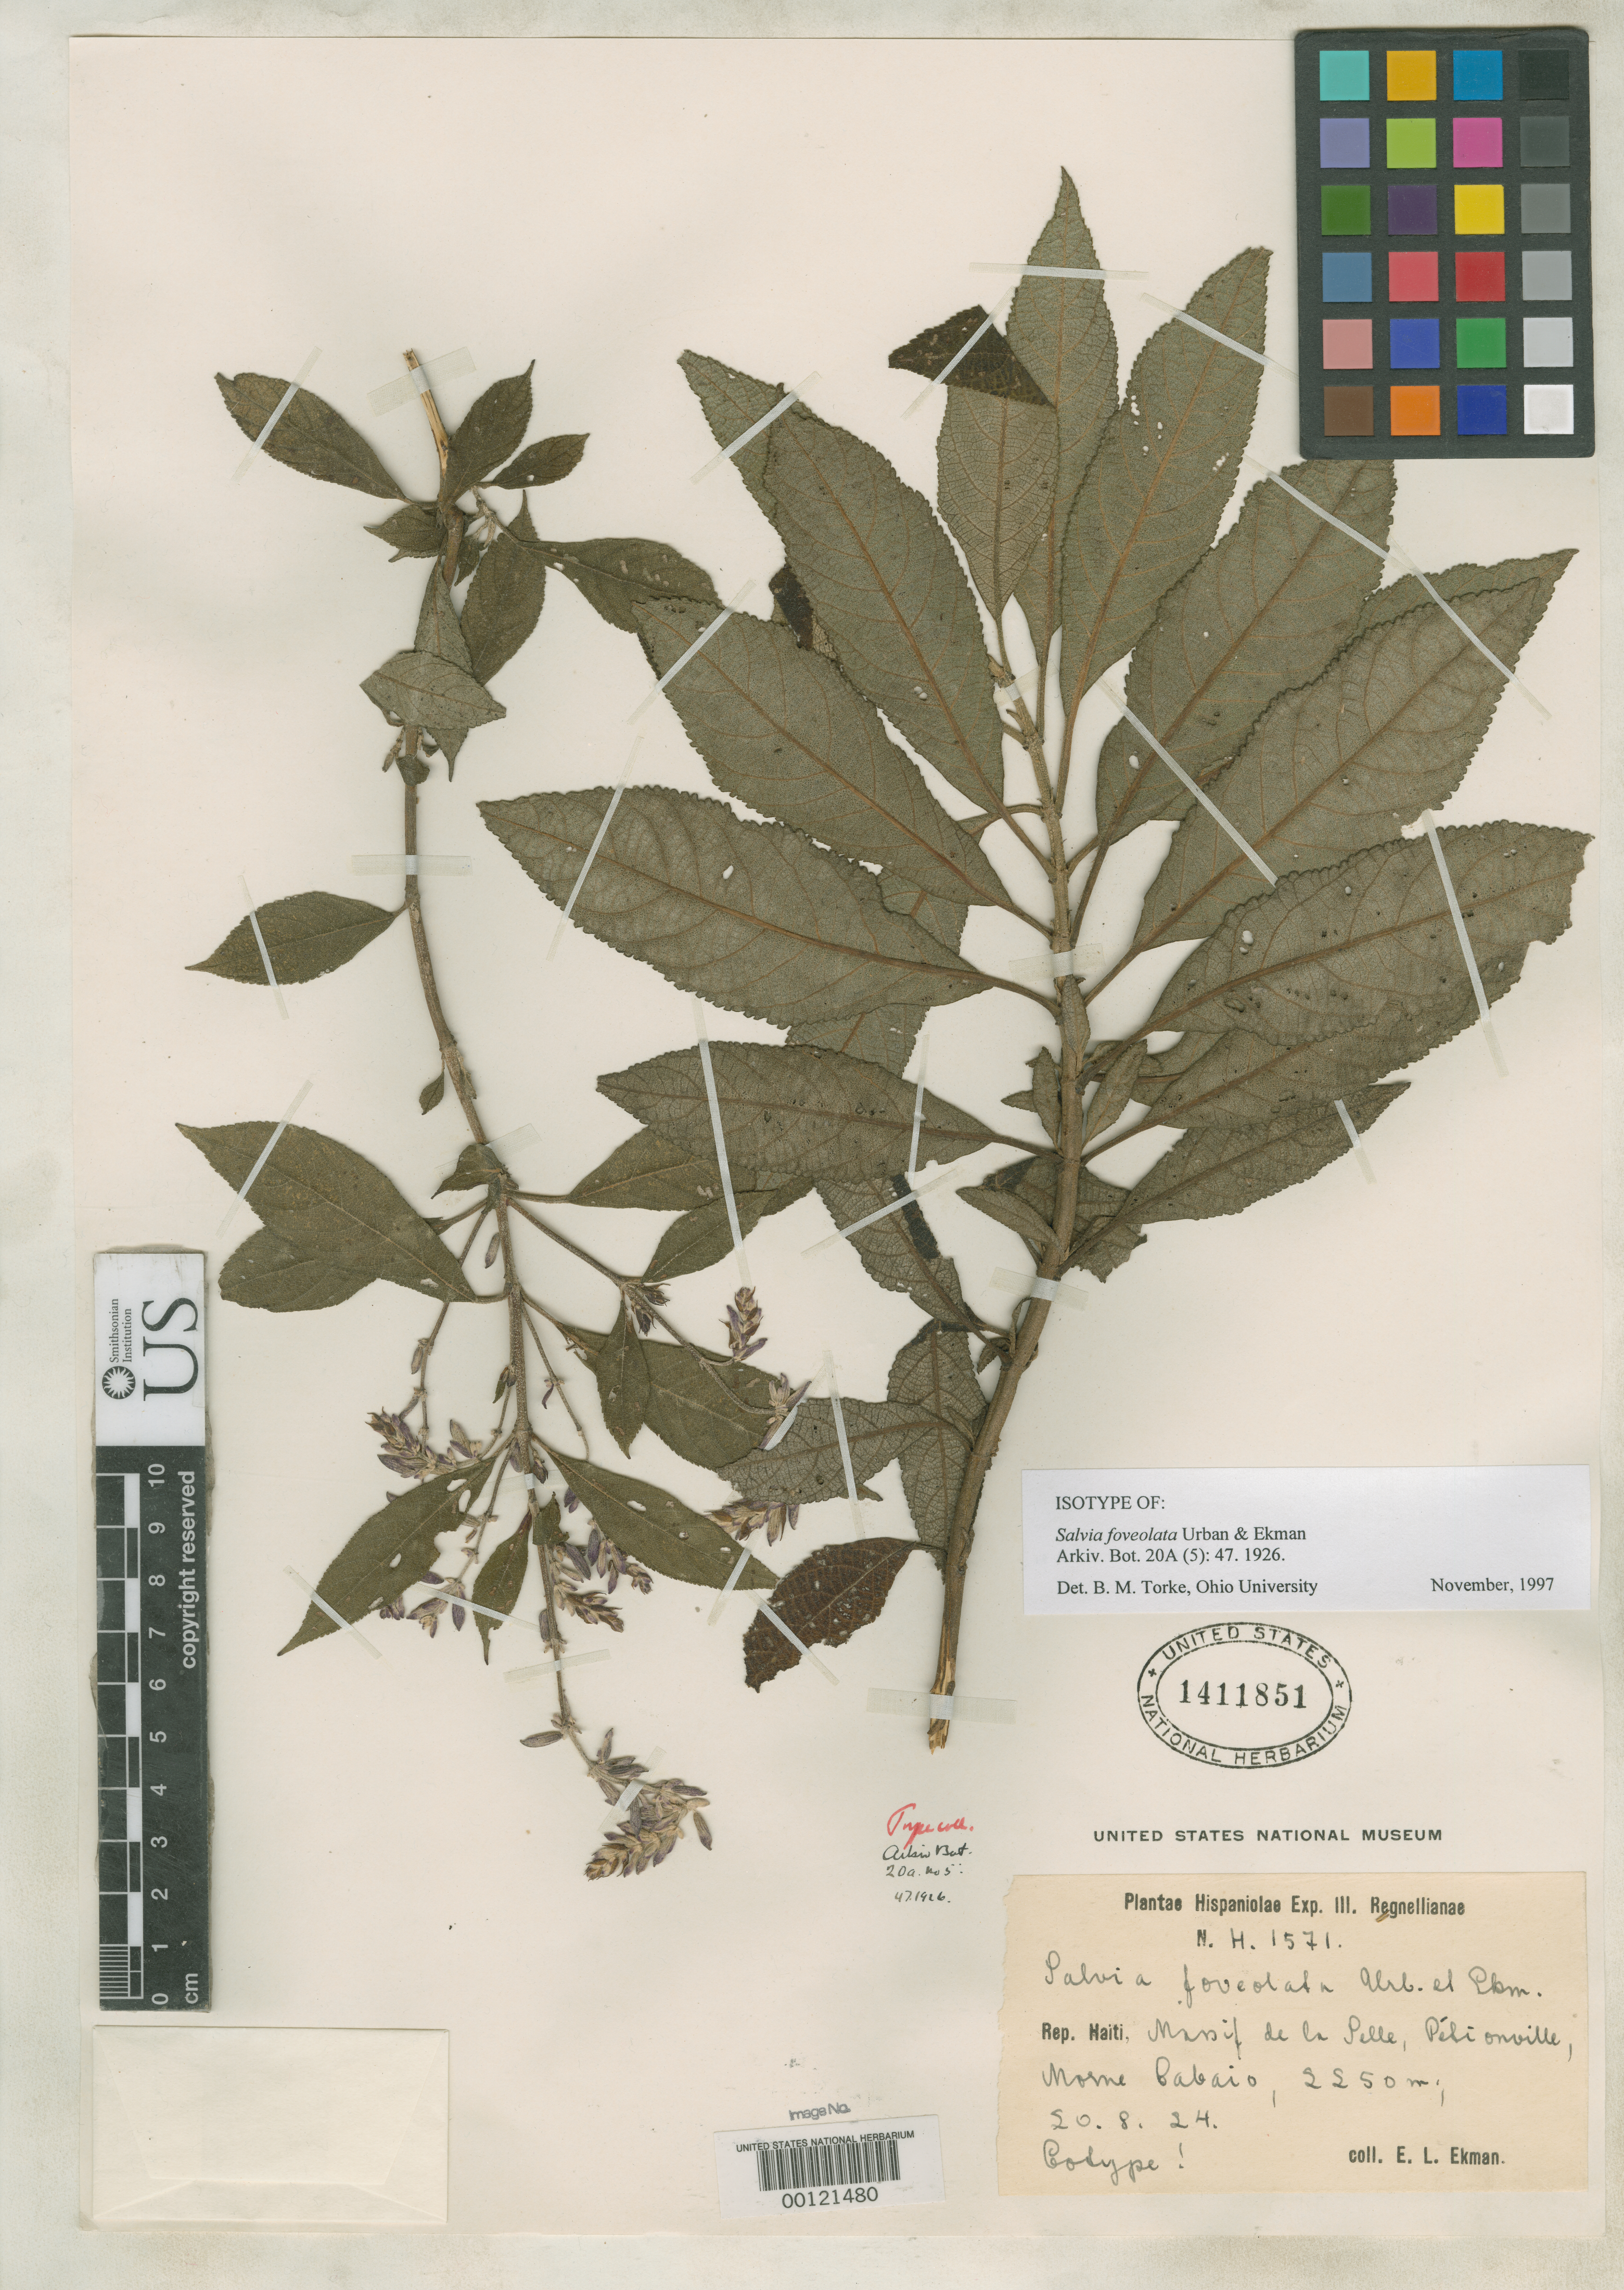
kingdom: Plantae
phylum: Tracheophyta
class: Magnoliopsida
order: Lamiales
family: Lamiaceae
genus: Salvia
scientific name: Salvia foveolata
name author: Urb. & Ekman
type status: Isotype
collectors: E. L. Ekman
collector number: H1571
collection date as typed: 20 Aug 1924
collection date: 1924-08-20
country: Haiti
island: Hispaniola Island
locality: Massif de La Selle, Morne Cabaio.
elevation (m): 2250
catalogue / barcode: US 1411851